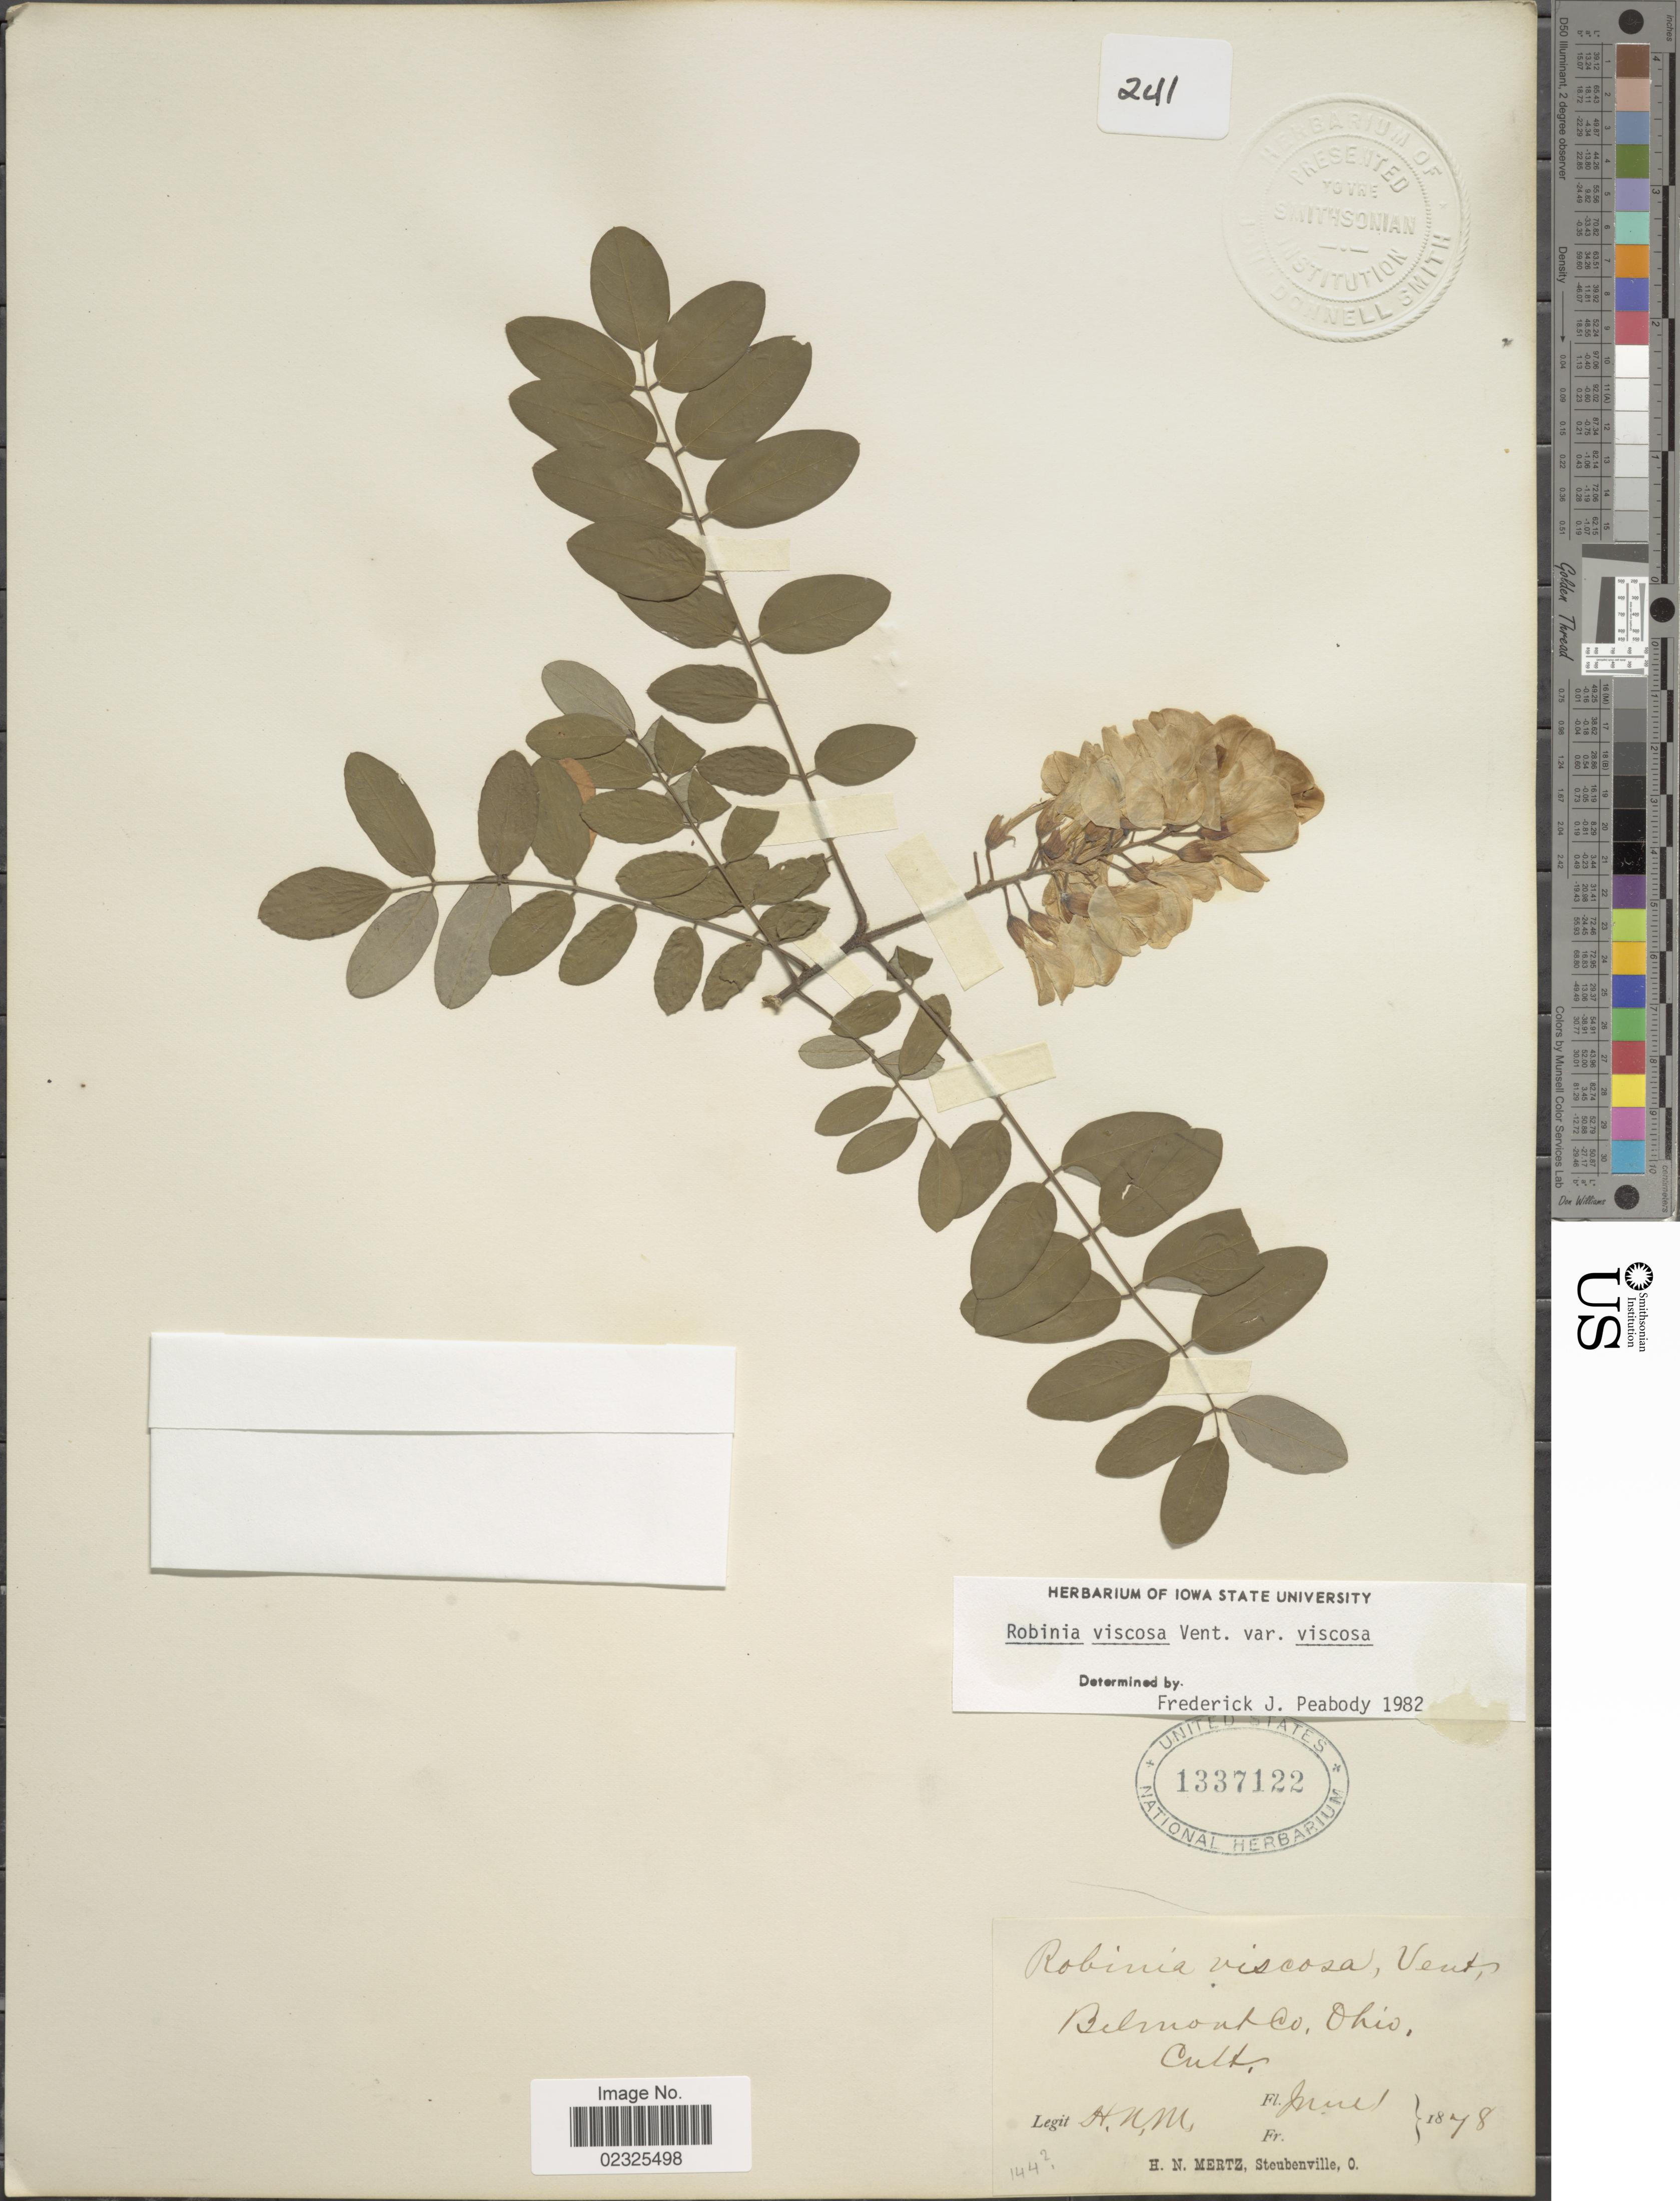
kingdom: Plantae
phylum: Tracheophyta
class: Magnoliopsida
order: Fabales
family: Fabaceae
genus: Robinia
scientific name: Robinia viscosa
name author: Vent.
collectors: H. Mertz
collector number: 1442?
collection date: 1878-06-01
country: United States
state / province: Ohio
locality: Belmont Co.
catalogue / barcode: US 1337122